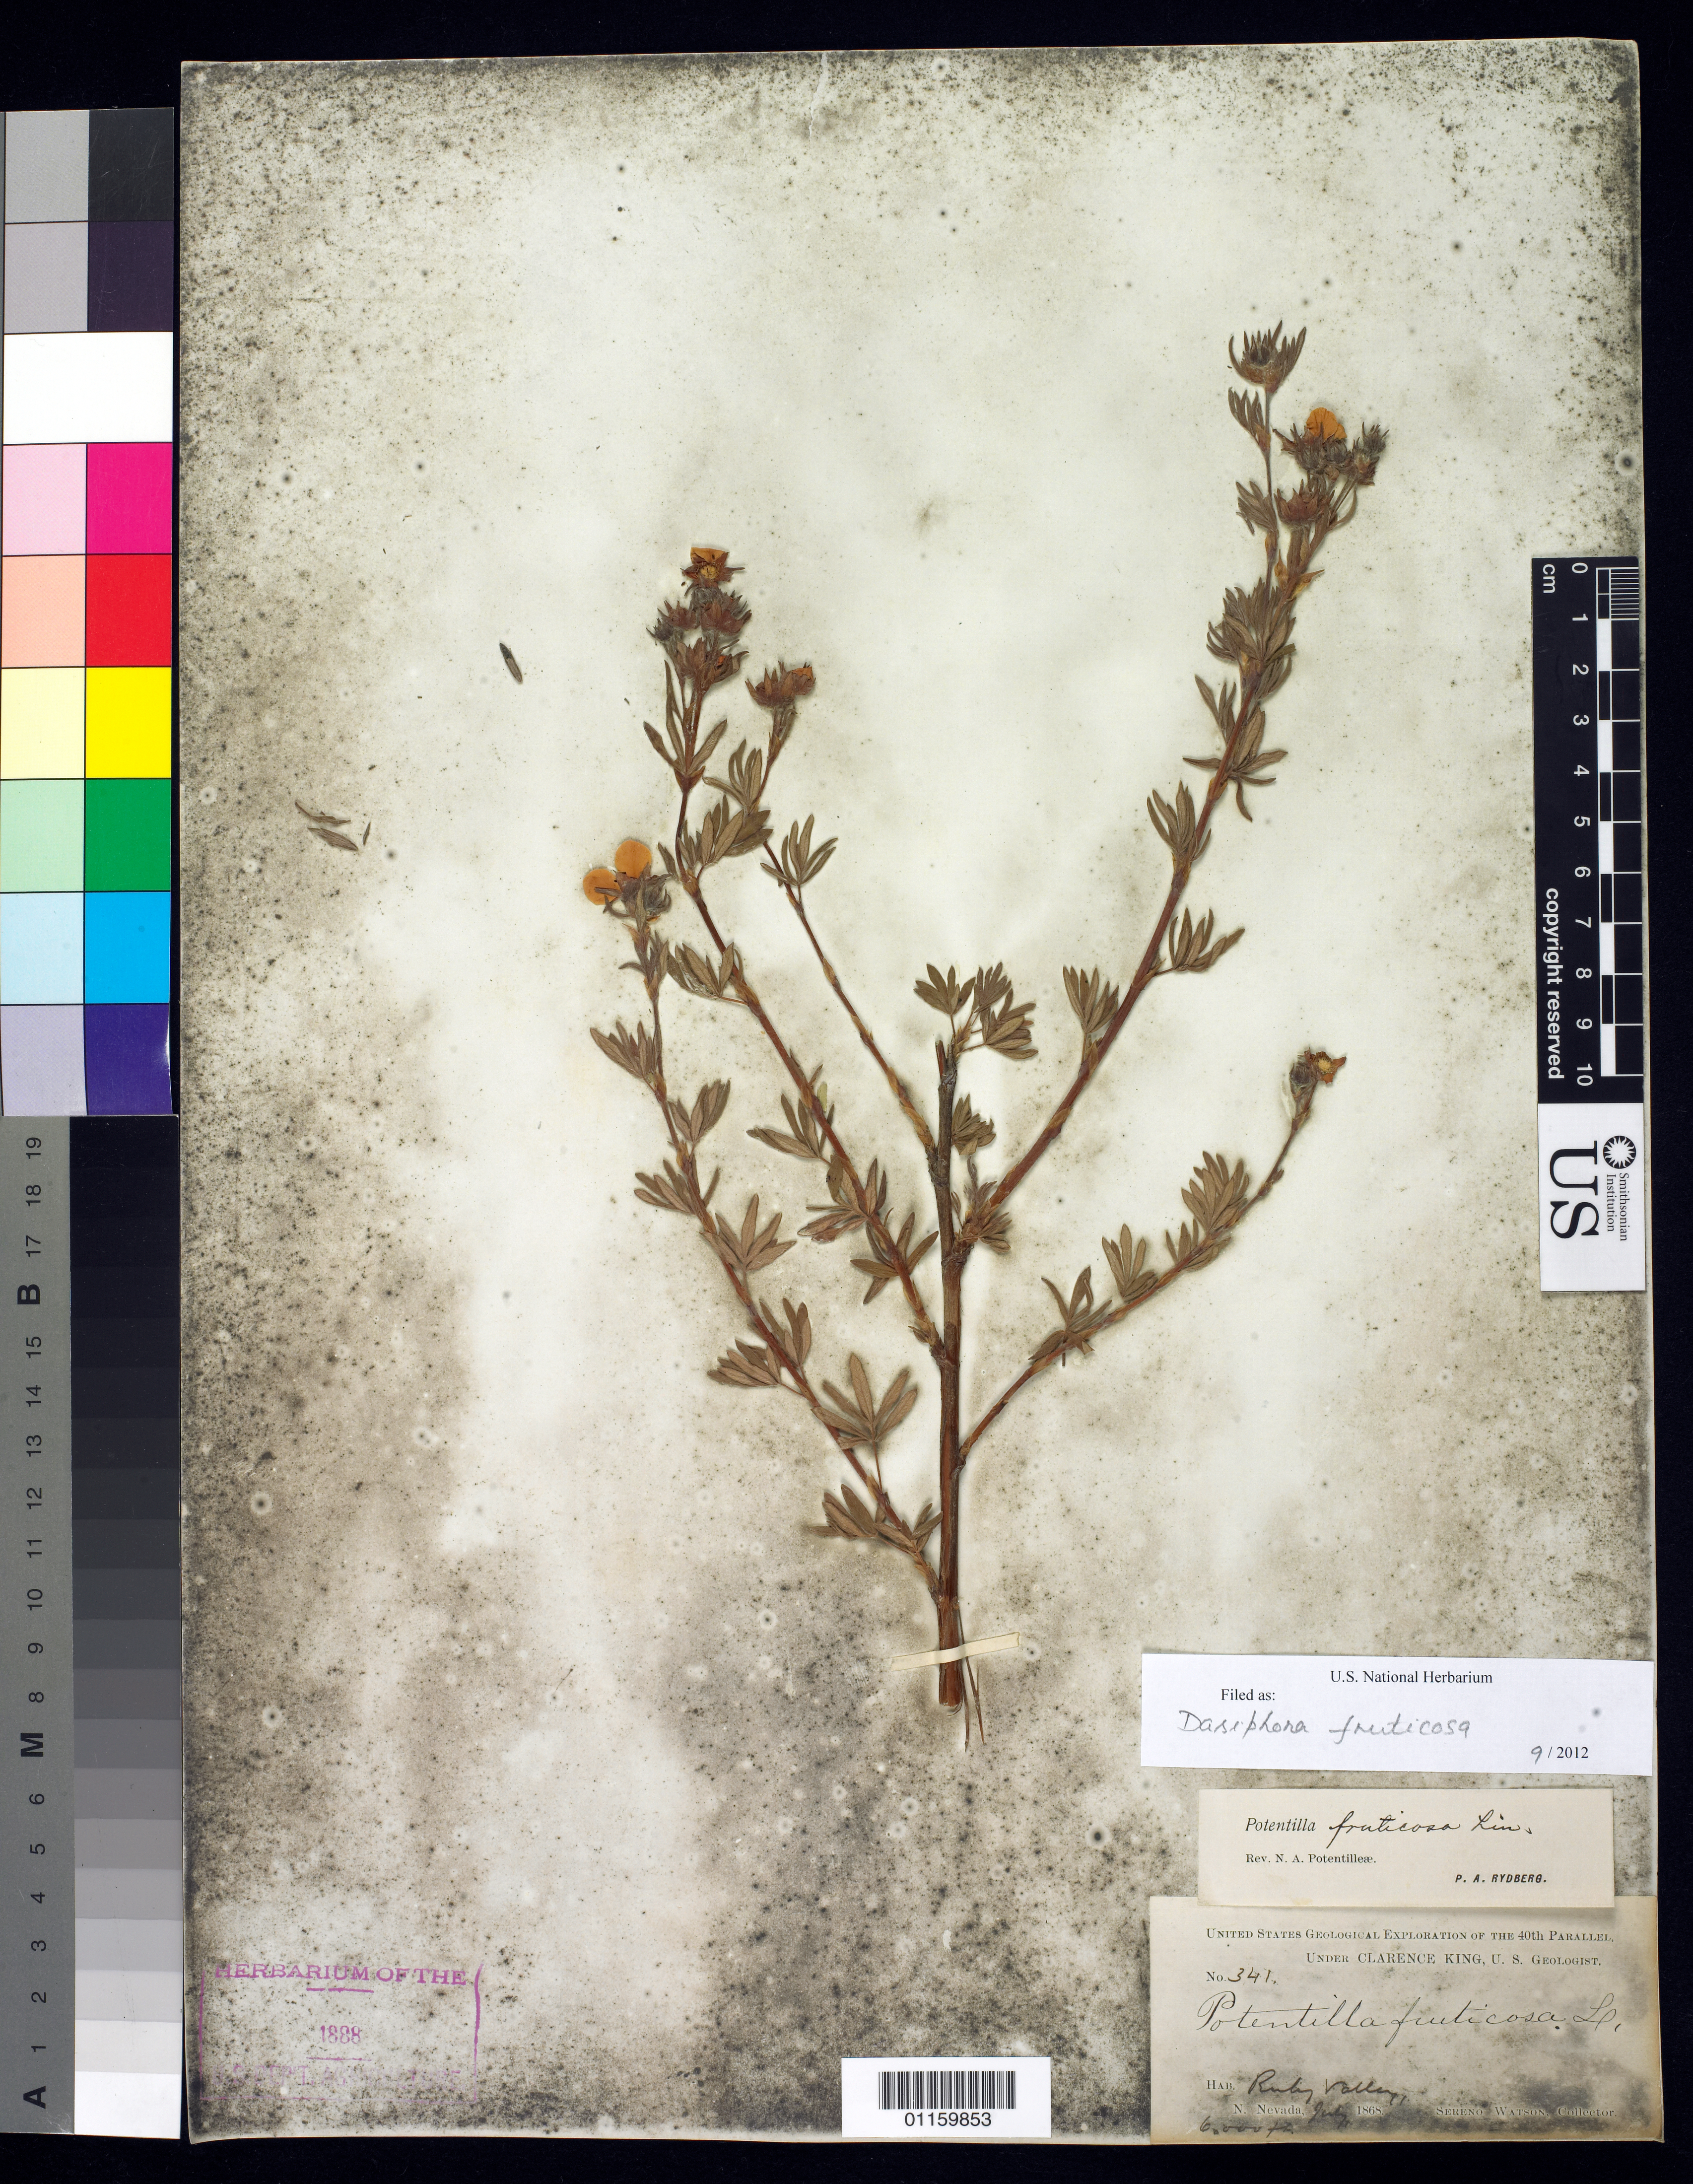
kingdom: Plantae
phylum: Tracheophyta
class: Magnoliopsida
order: Rosales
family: Rosaceae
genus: Dasiphora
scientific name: Dasiphora fruticosa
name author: (L.) Rydb.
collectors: S. Watson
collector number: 341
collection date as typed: Jul 1868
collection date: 1868-07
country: United States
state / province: Nevada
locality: Ruby Valley, N. Nevada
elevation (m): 1829